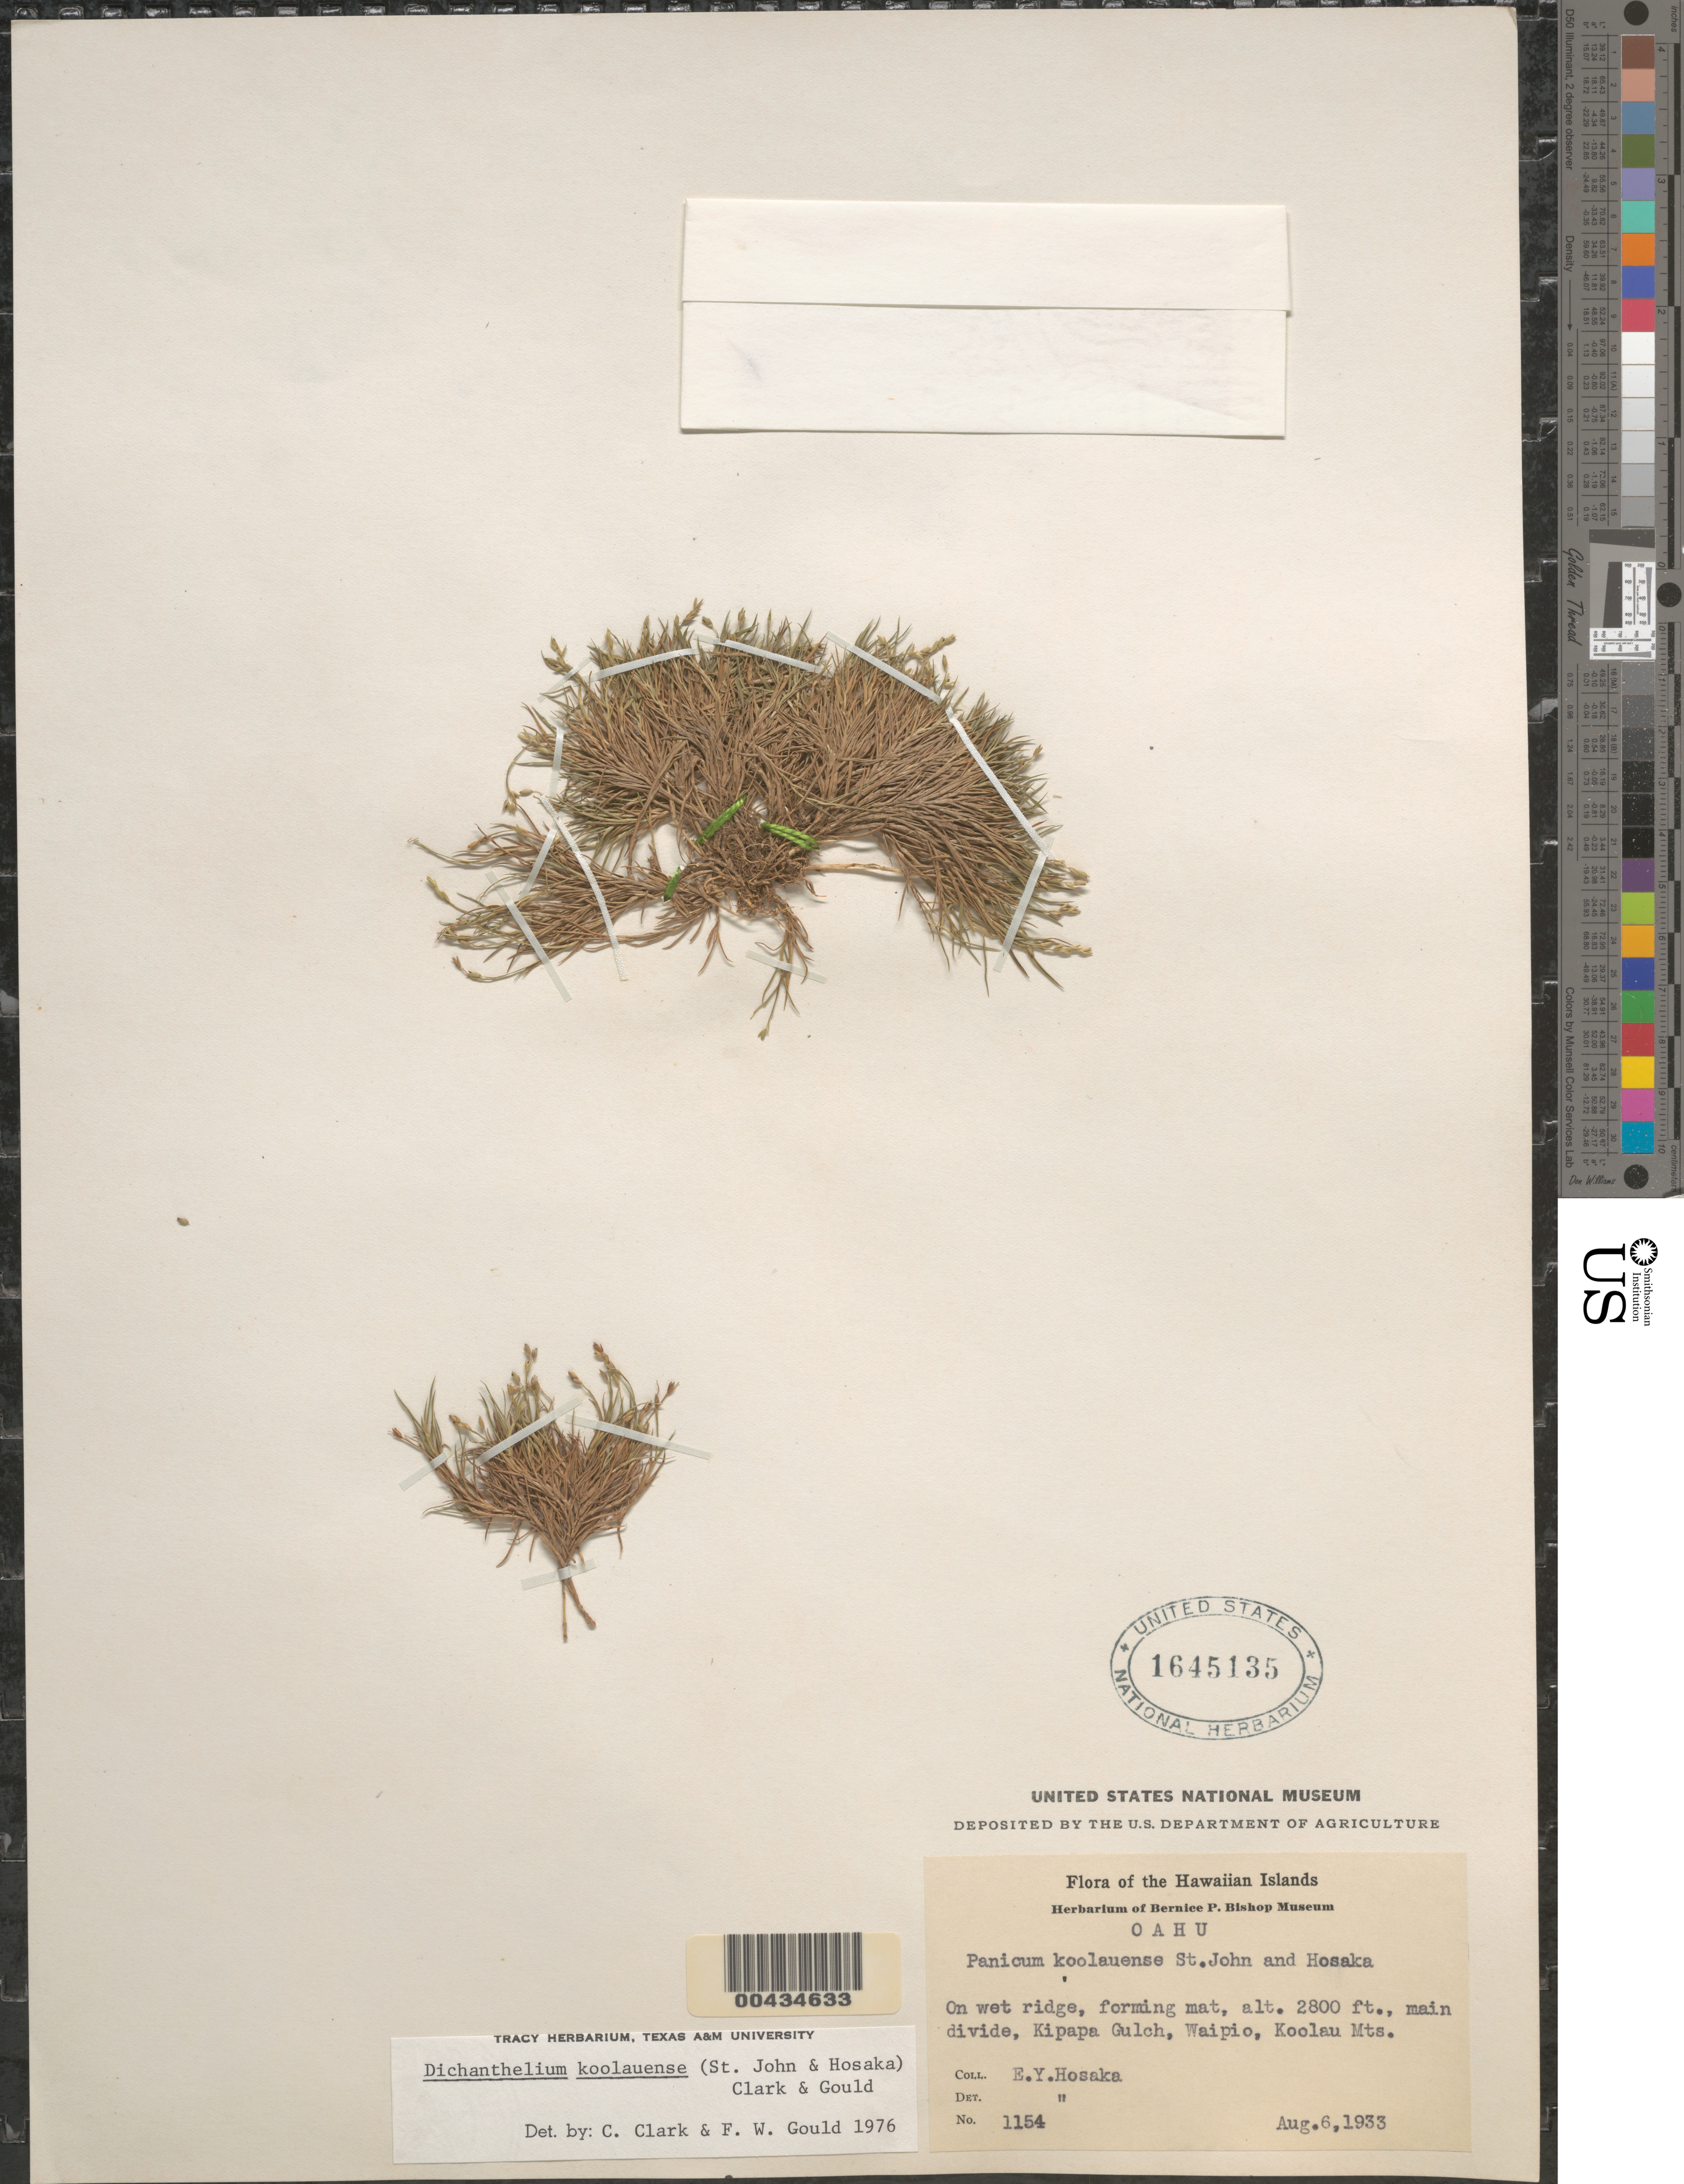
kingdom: Plantae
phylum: Tracheophyta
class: Liliopsida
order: Poales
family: Poaceae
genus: Dichanthelium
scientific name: Dichanthelium koolauense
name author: (H. St. John & Hosaka) C.A. Clark & Gould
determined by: Clark, C. A.; Gould, F. W.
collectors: E. Y. Hosaka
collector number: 1154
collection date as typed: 6 Aug 1933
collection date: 1933-08-06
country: United States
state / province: Hawaii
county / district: Honolulu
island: Oahu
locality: Main divide, Kipapa Gulch, Waipio, Koolau Mountains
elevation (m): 853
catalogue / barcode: US 1645135